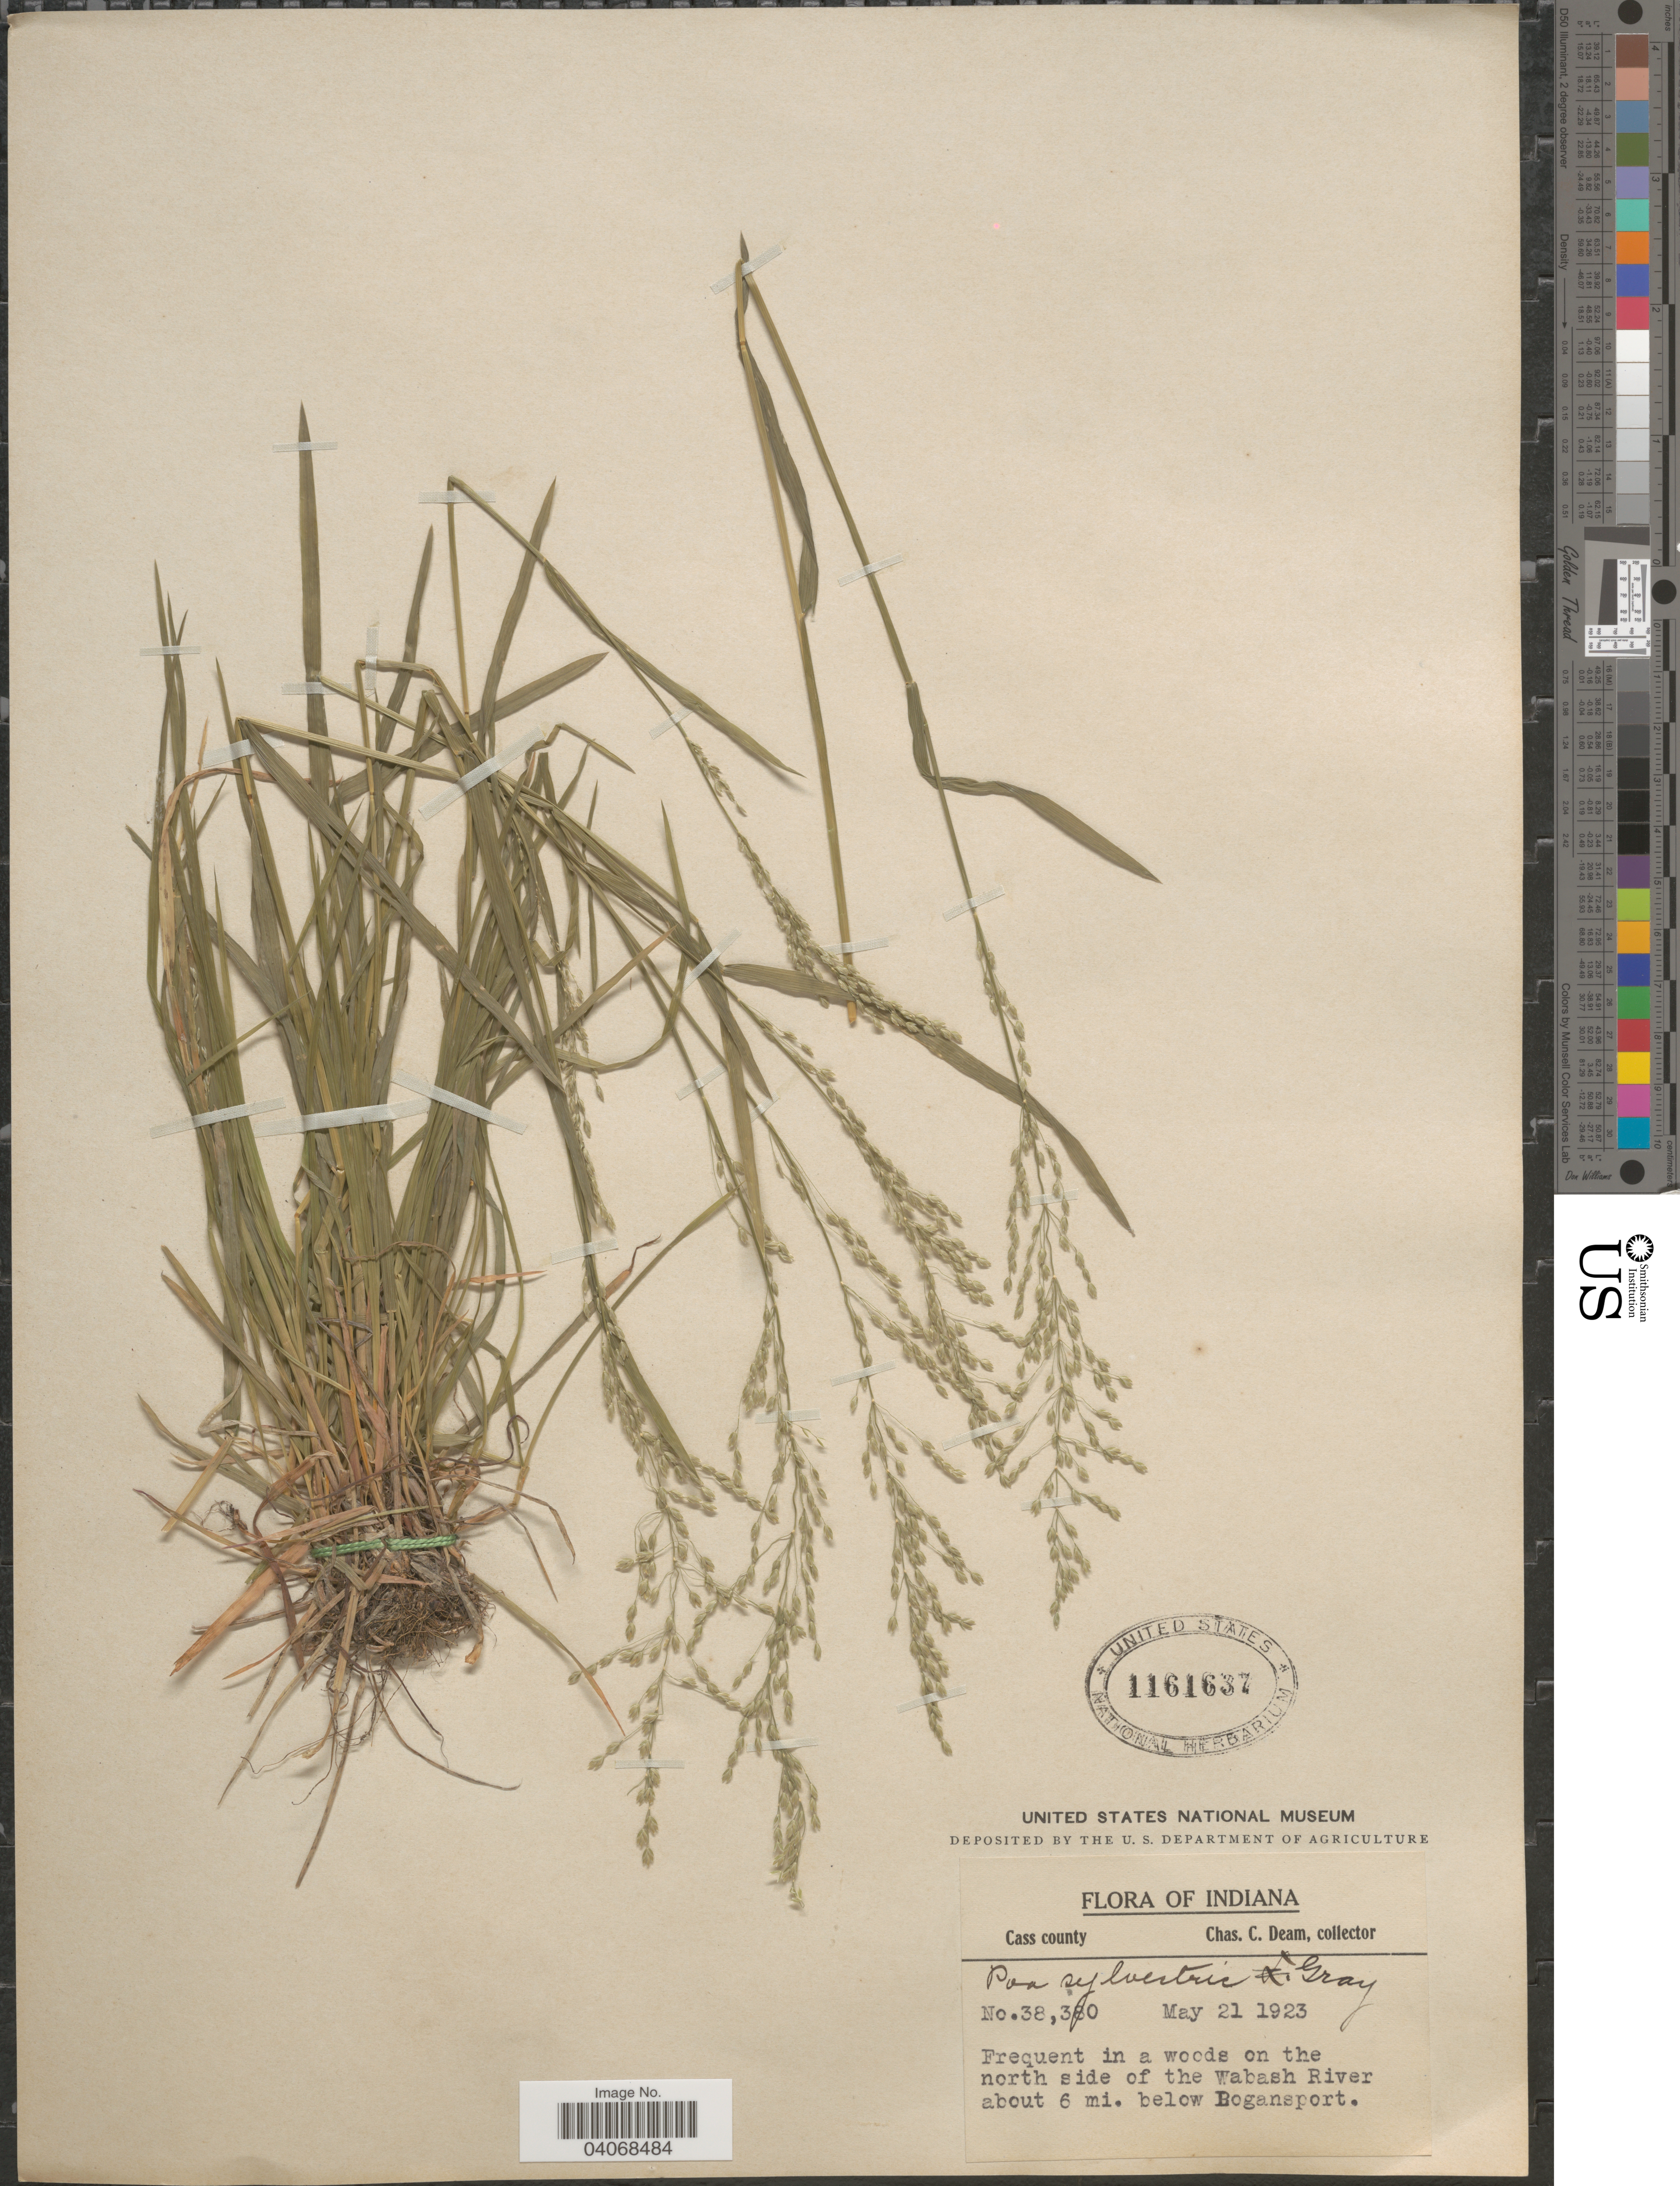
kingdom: Plantae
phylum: Tracheophyta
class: Liliopsida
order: Poales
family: Poaceae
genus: Poa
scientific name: Poa sylvestris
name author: A. Gray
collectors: C. C. Deam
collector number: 38380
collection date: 1923-05-21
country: United States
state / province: Indiana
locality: Frequent in a woods on the north side of the Wabash River about 6 mi. below Logansport. Cass county.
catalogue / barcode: US 1161637